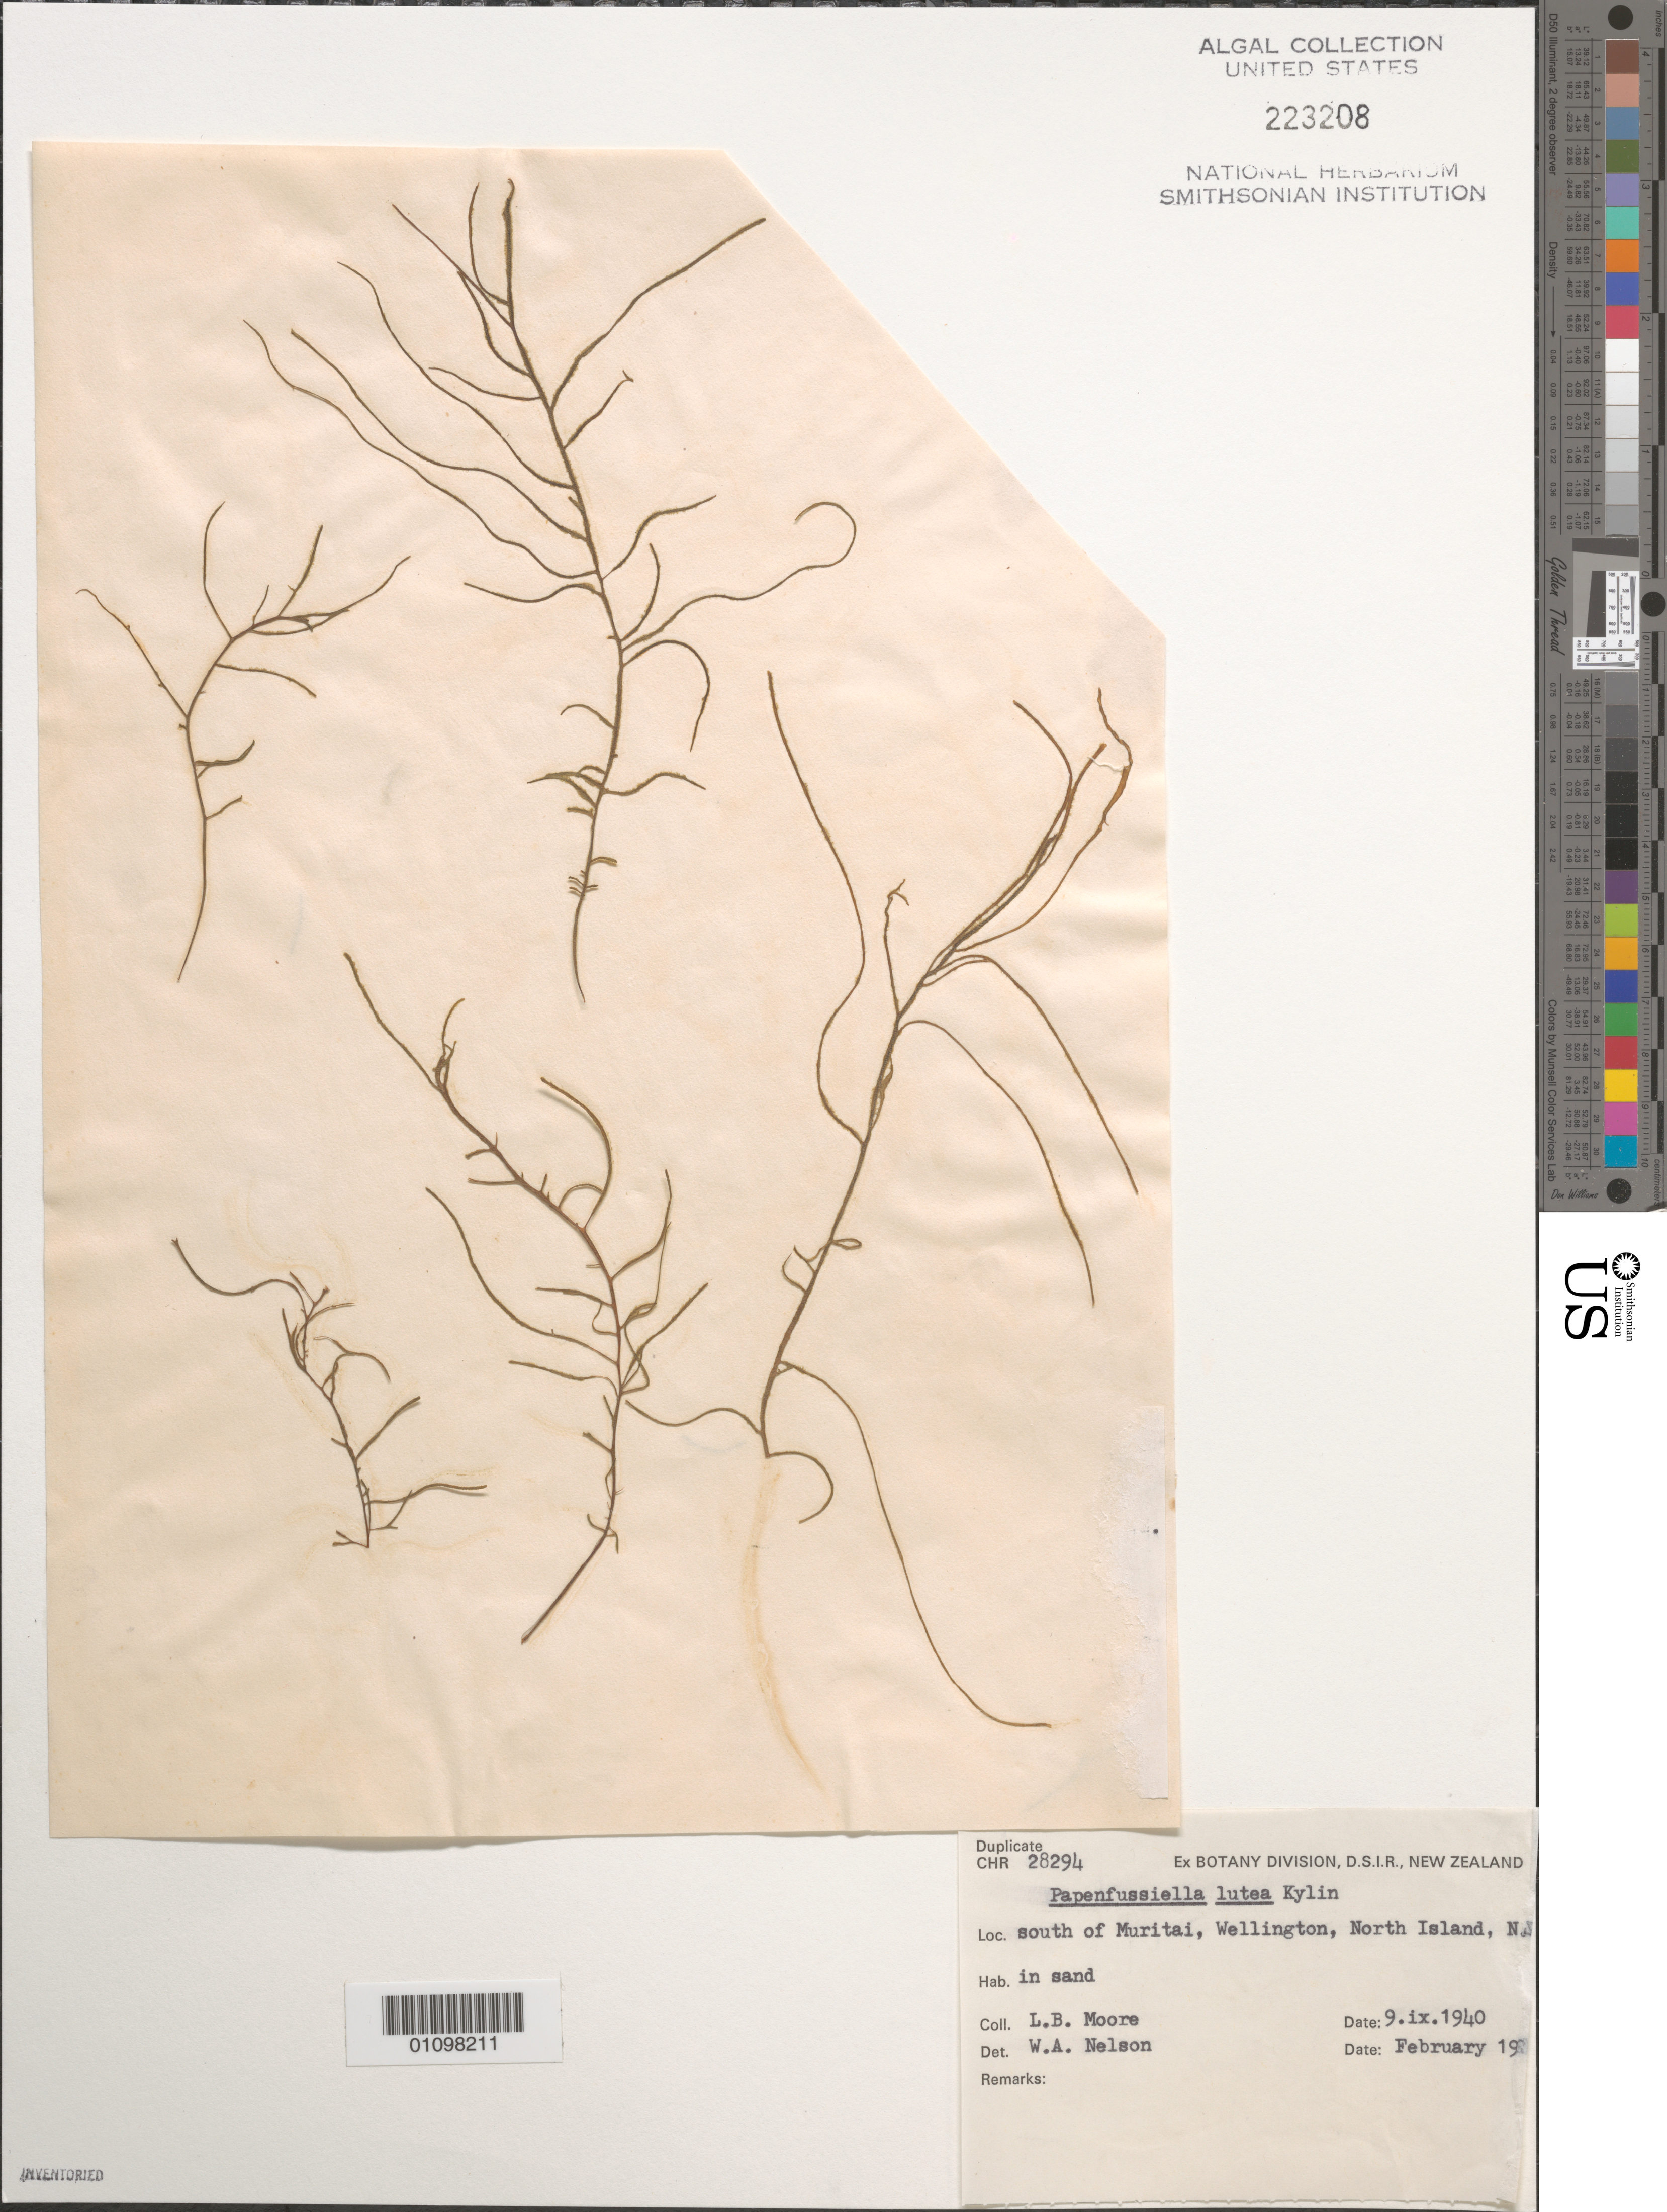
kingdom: Chromista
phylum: Ochrophyta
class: Phaeophyceae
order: Ectocarpales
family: Chordariaceae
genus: Papenfussiella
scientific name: Papenfussiella lutea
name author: Kylin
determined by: Nelson, W. A.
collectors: L. Moore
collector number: Duplicate CHR 28294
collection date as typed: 09 Sep 1940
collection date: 1940-09-09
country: New Zealand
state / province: Wellington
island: North Island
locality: South of Muritai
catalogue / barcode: US 223208